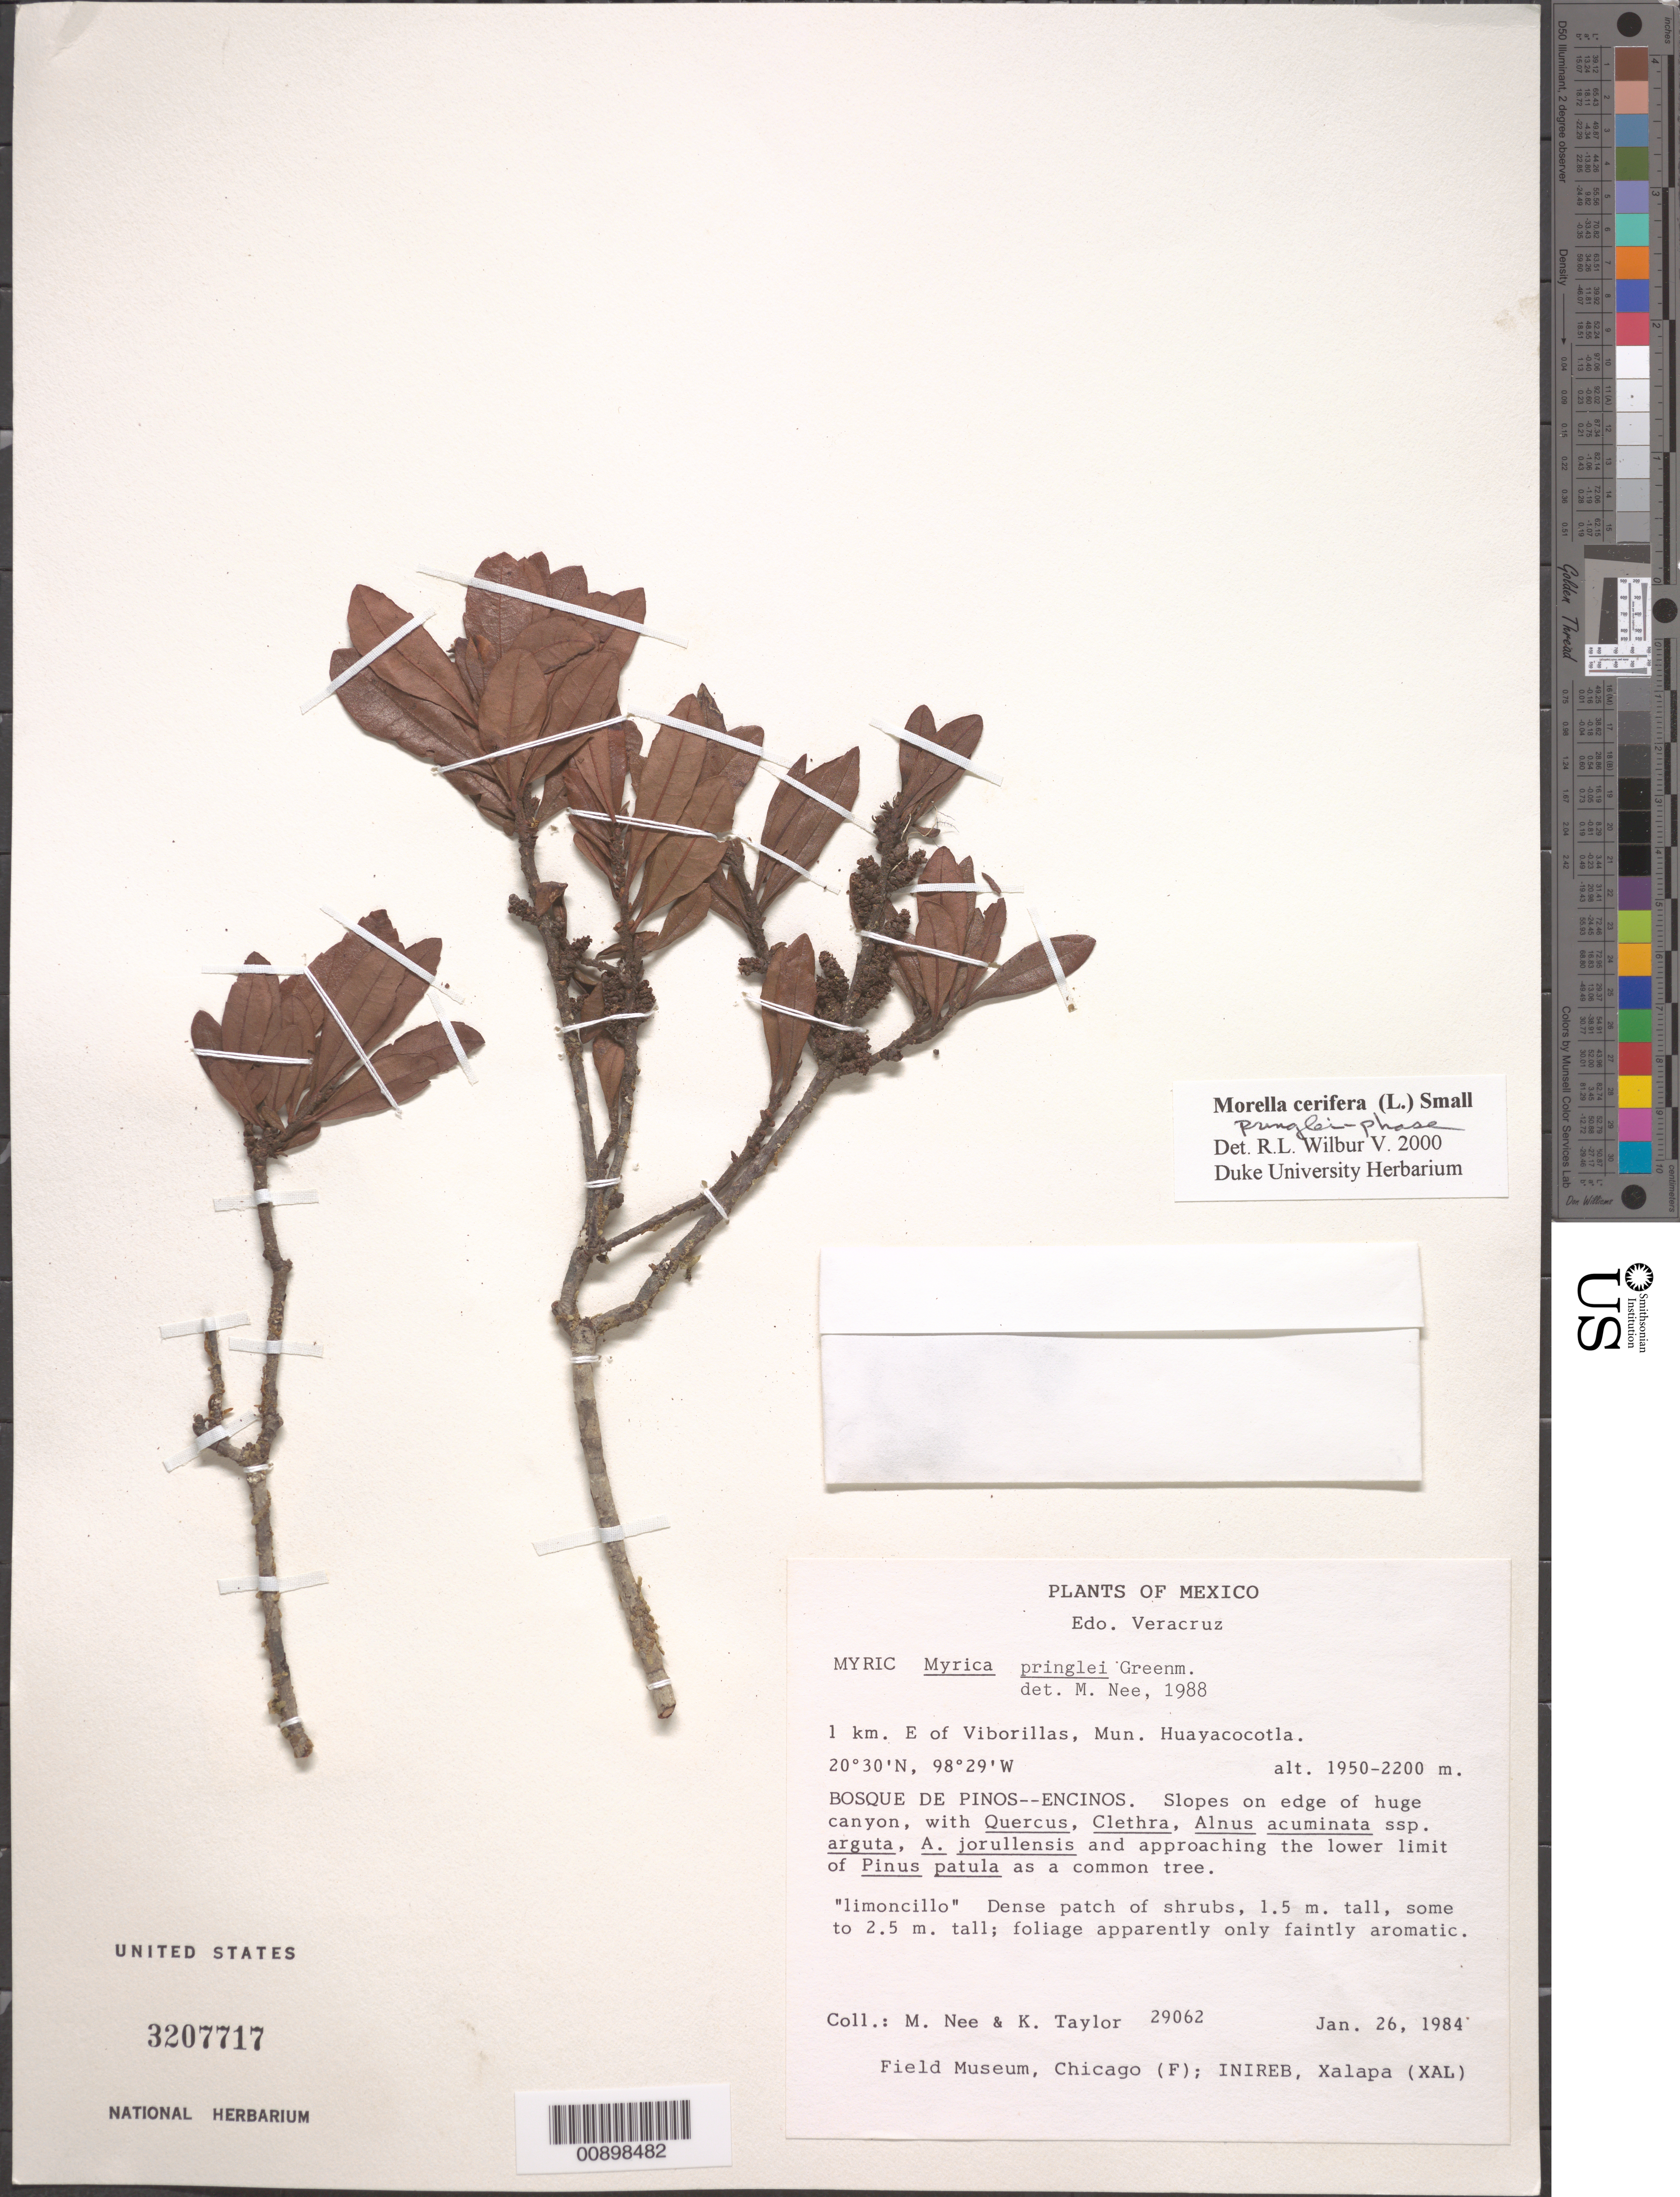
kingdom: Plantae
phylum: Tracheophyta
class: Magnoliopsida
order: Fagales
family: Myricaceae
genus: Morella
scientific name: Morella cerifera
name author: (L.) Small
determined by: Wilbur, R. L.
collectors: M. Nee & K. Taylor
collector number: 29062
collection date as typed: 26 Jan 1984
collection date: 1984-01-26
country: Mexico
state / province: Veracruz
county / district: Huayacocotla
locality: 1 km E of Viborillas, Mun. Huayacocotla, Veracruz.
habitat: Bosque de Pinos-Encinos. Slopes on edge of huge canyon, w/Quercus, Clethra, Alnus acuminata ssp. Arguta, A. jorullensis ..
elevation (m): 2200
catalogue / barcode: US 3207717